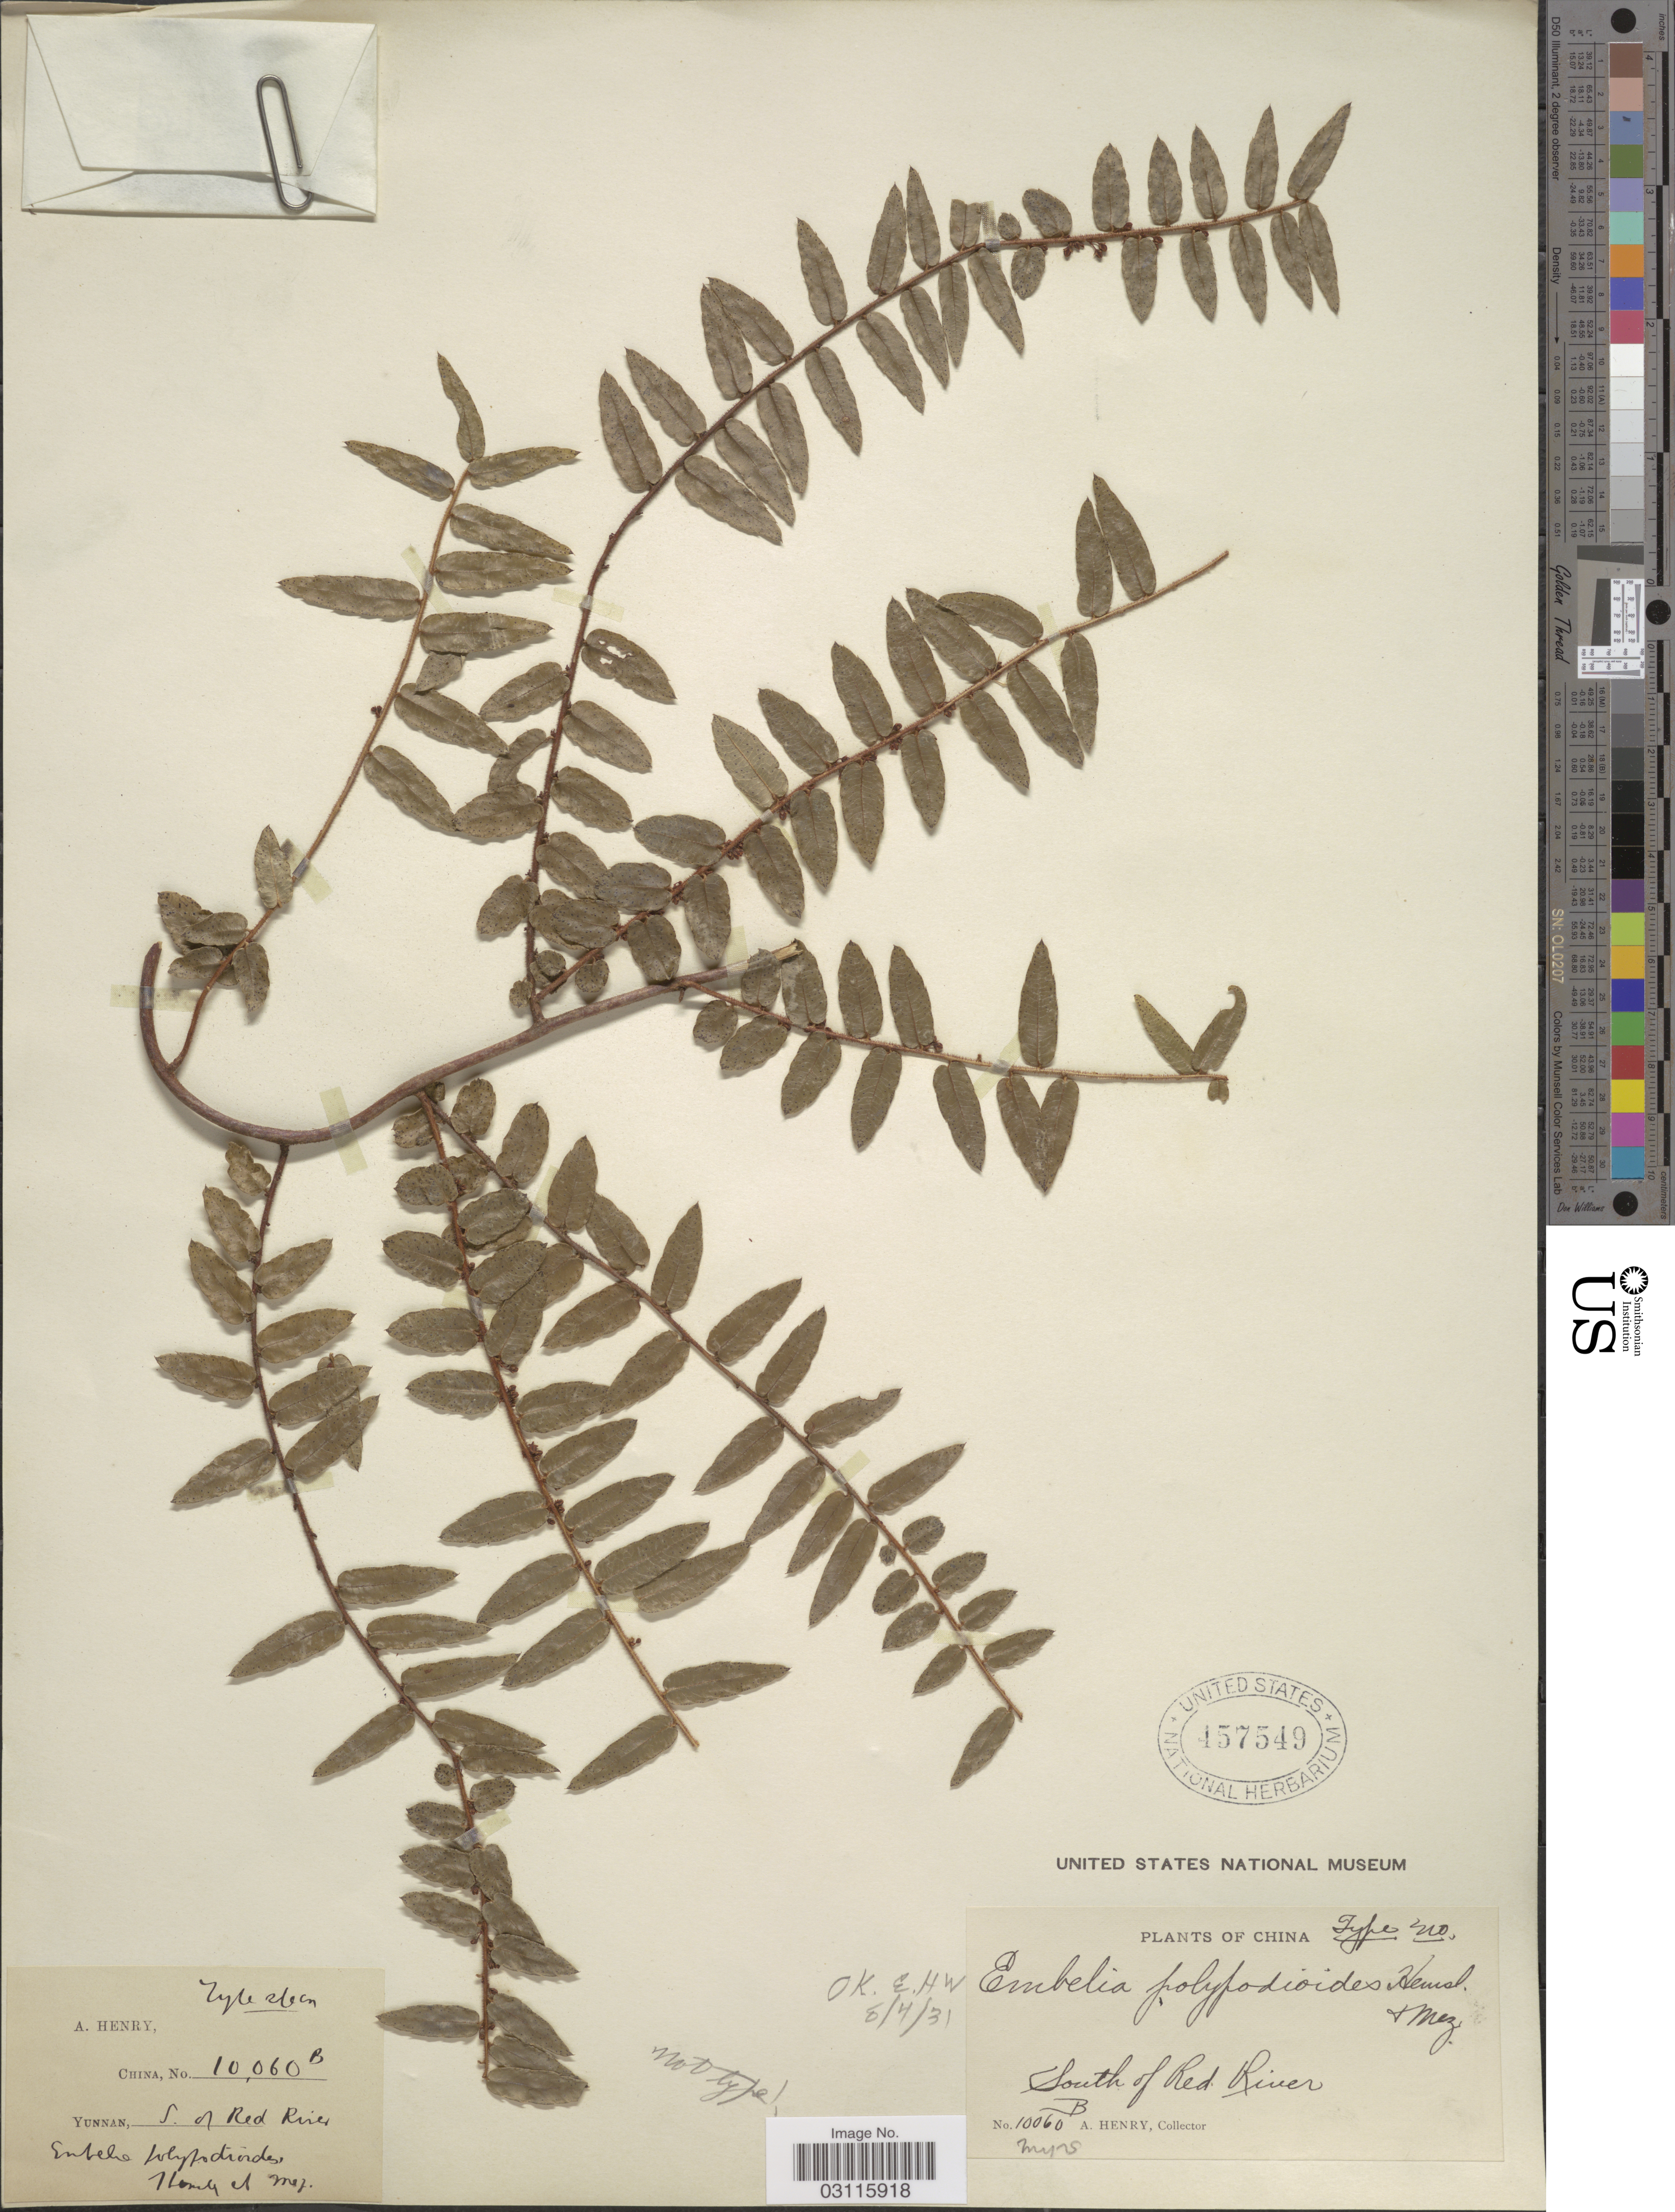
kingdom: Plantae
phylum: Tracheophyta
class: Magnoliopsida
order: Ericales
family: Primulaceae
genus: Embelia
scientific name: Embelia polypodioides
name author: Hemsl. & Mez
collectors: A. Henry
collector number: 10060 B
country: China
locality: South of Red River.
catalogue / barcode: US 457549